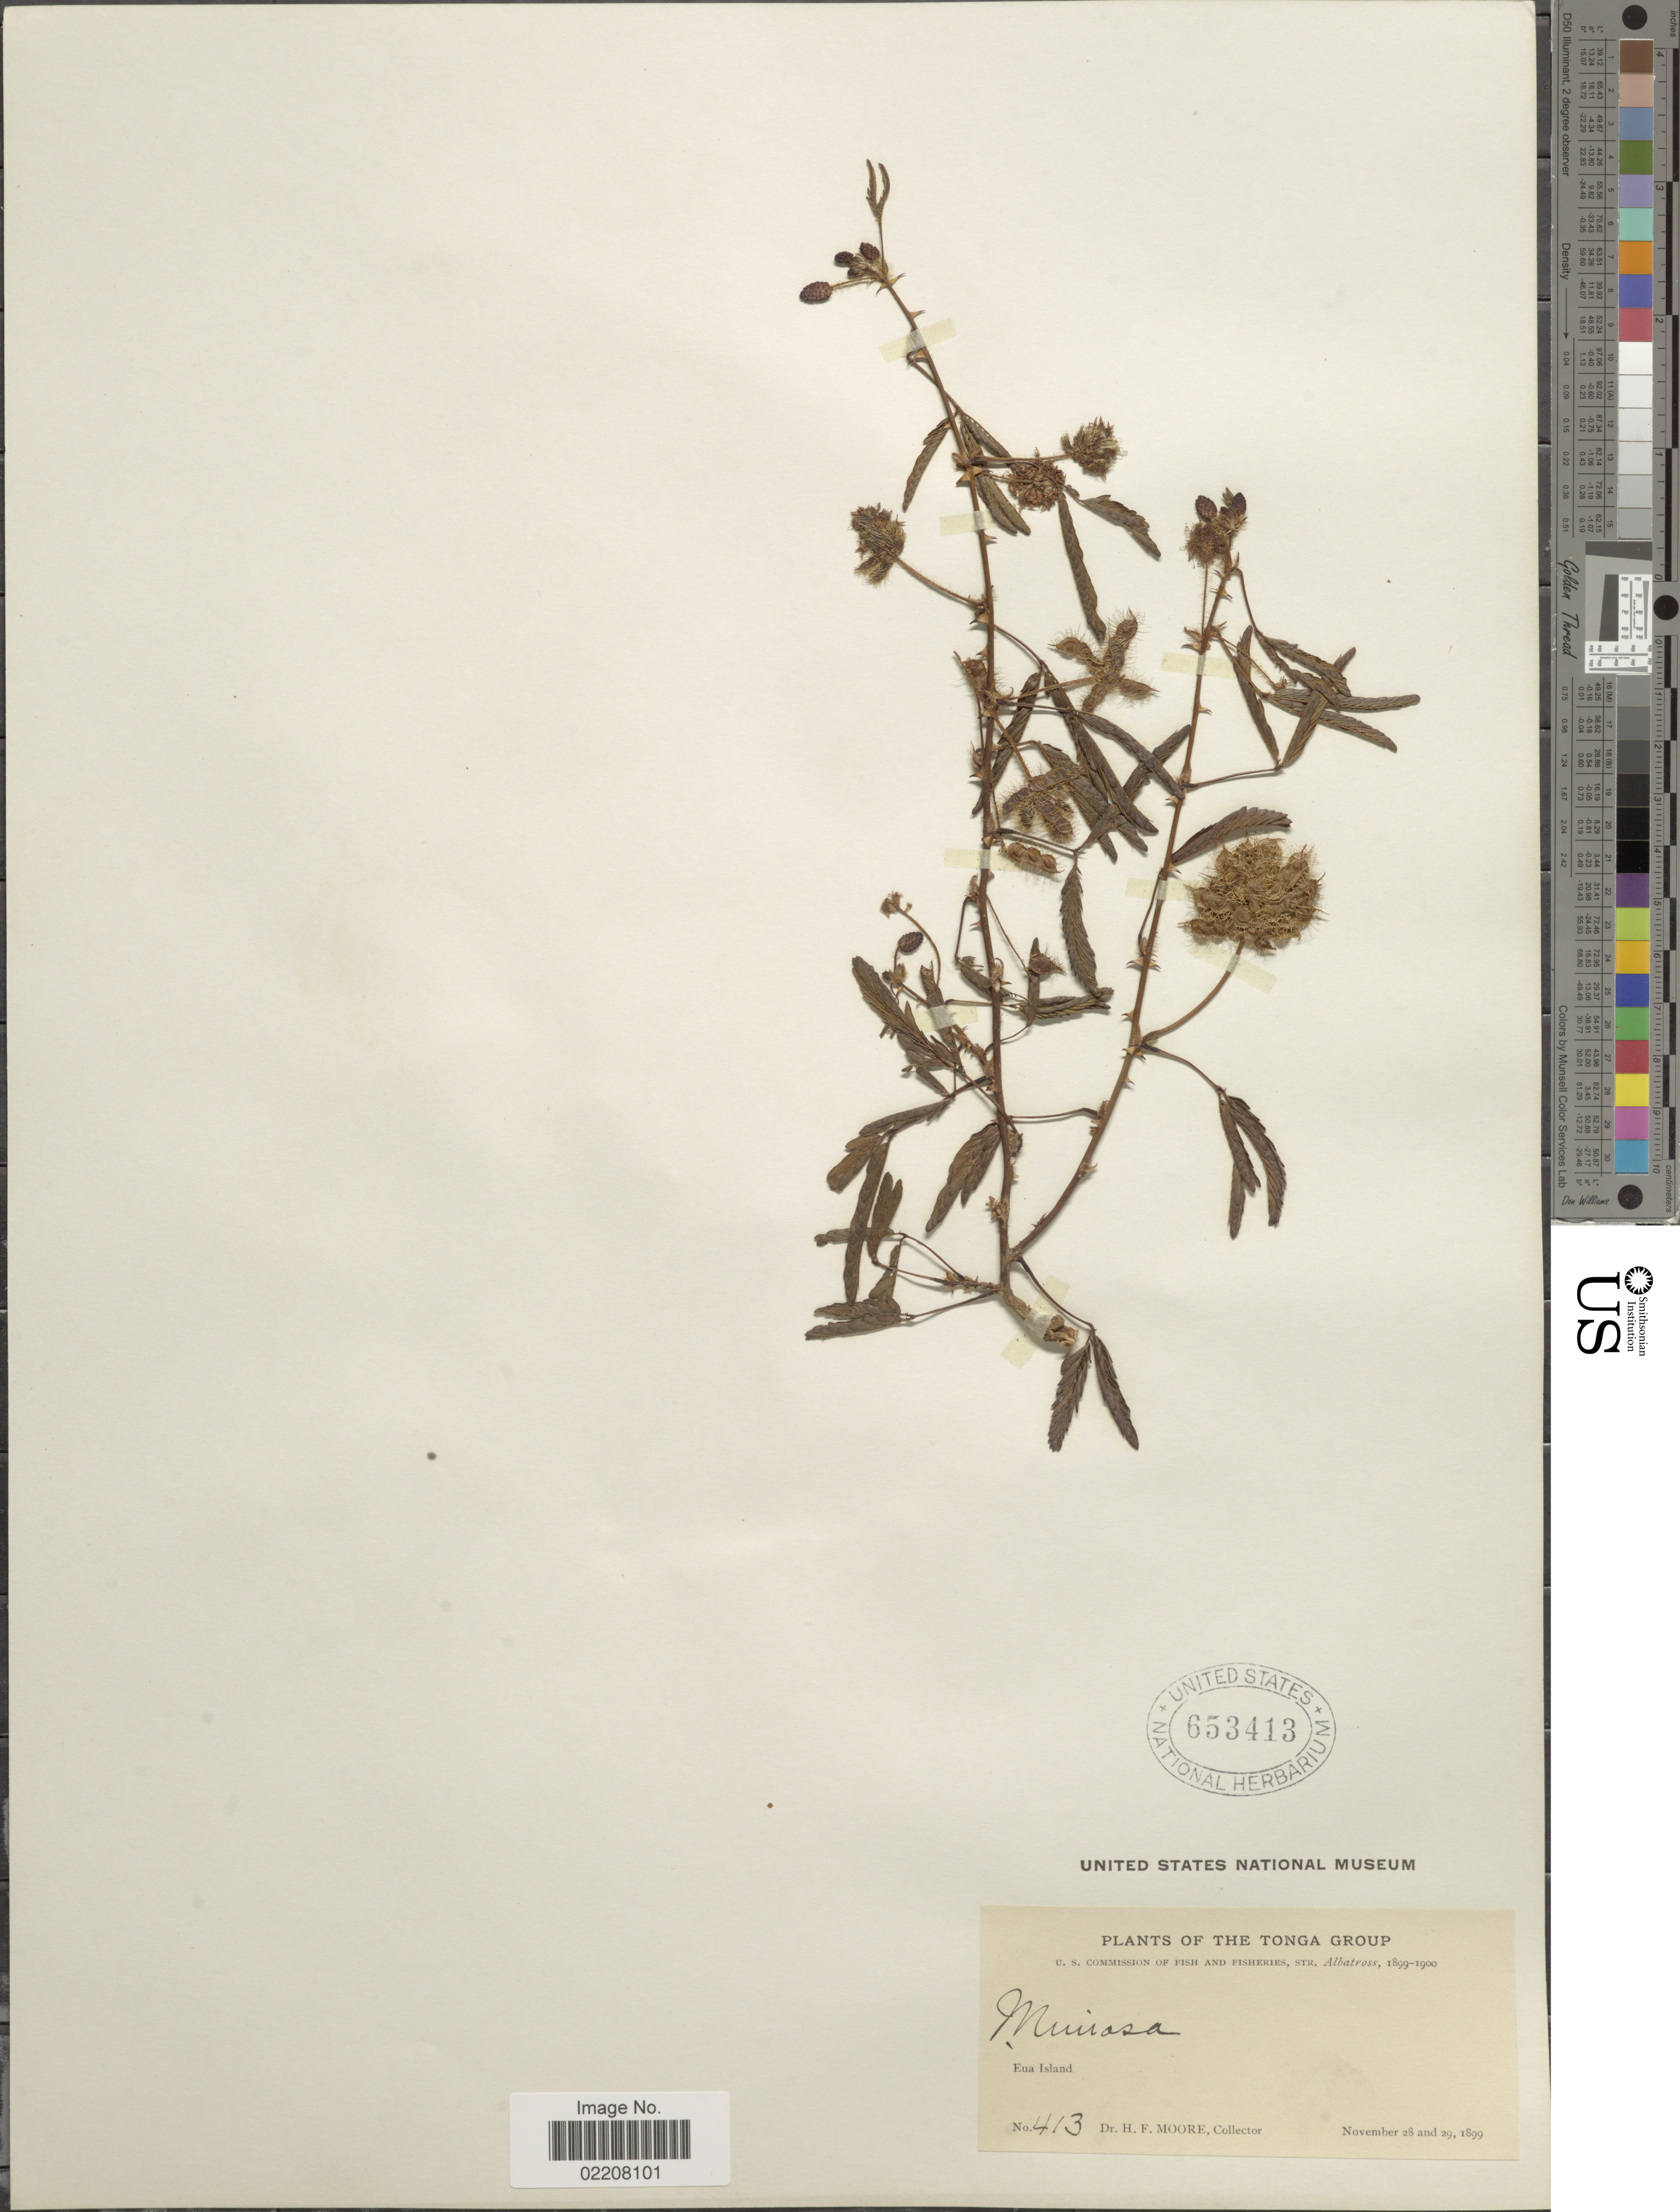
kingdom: Plantae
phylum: Tracheophyta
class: Magnoliopsida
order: Fabales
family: Fabaceae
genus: Mimosa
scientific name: Mimosa pudica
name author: L.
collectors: H. F. Moore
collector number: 413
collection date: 1899-11-28/1899-11-29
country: Tonga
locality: Tonga Group. Eua Island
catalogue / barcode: US 653413